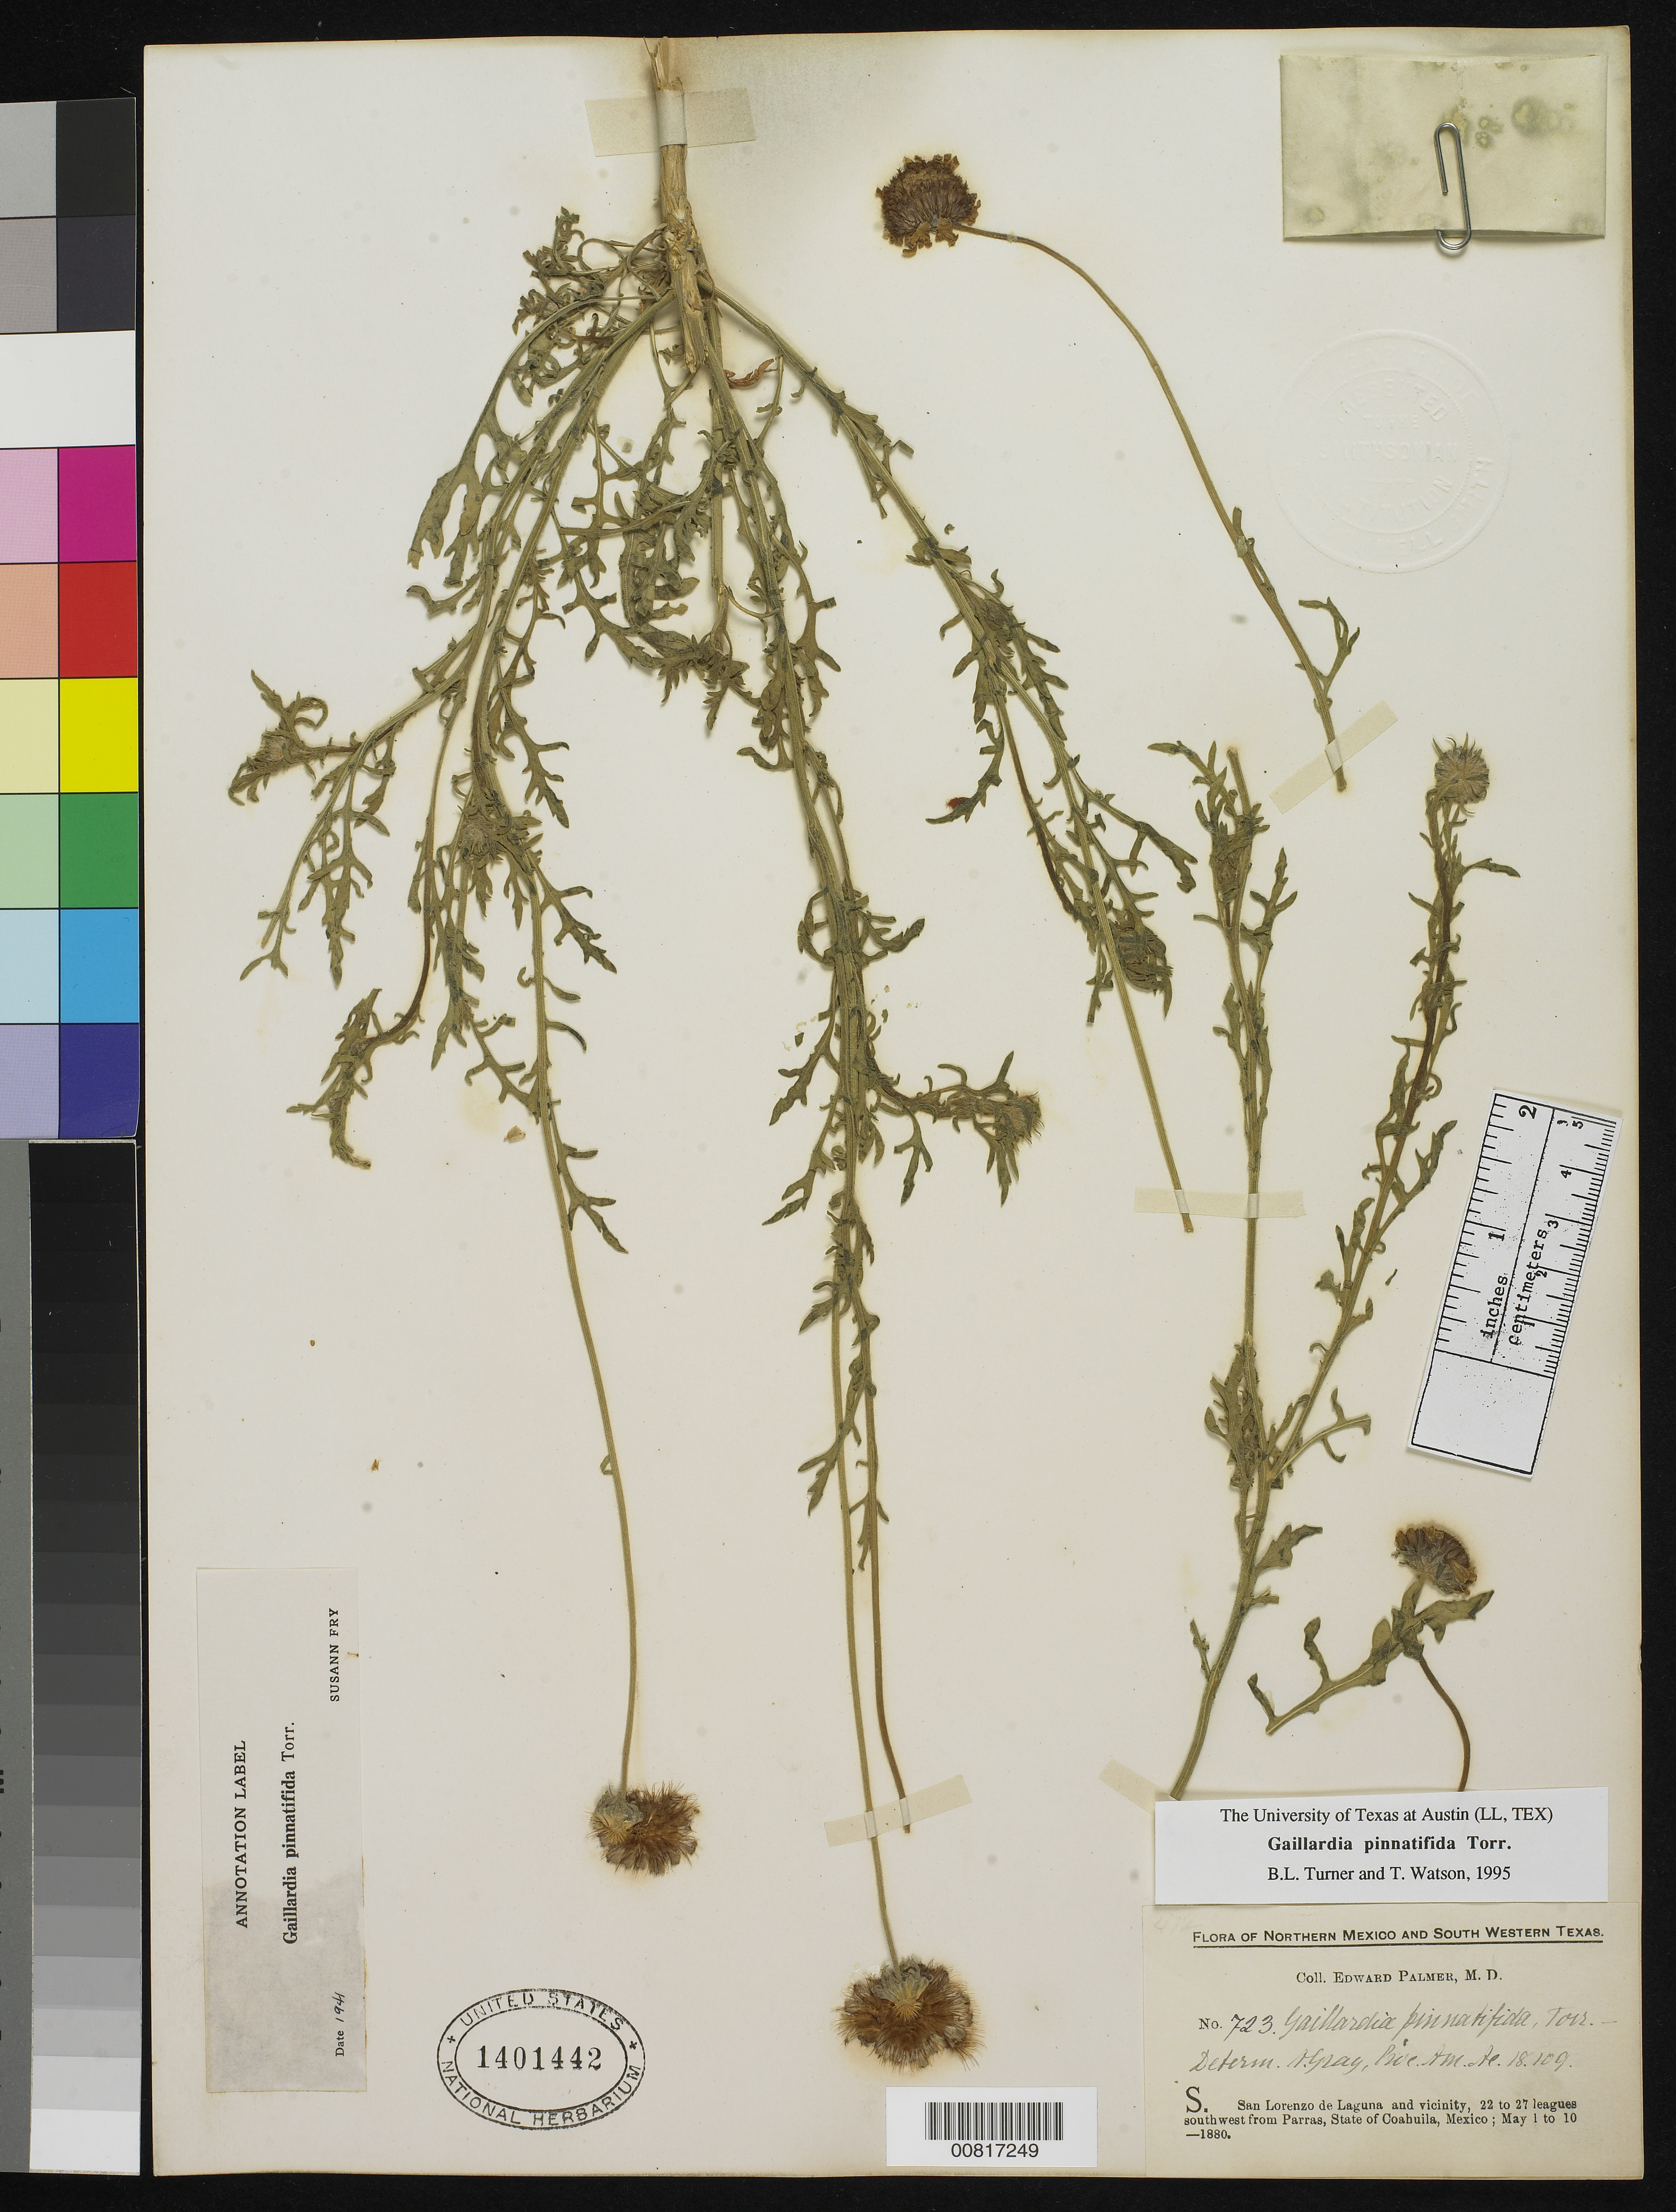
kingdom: Plantae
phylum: Tracheophyta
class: Magnoliopsida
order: Asterales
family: Asteraceae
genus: Gaillardia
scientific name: Gaillardia pinnatifida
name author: Torr.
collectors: E. Palmer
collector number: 723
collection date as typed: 01 May 1880 to 10 May 1880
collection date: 1880-05-01/1880-05-10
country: Mexico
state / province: Coahuila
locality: S. San Lorenzo de Laguna and vicinity, 22 to 27 leagues southwest from Parras, Coahuila.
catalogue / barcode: US 1401442